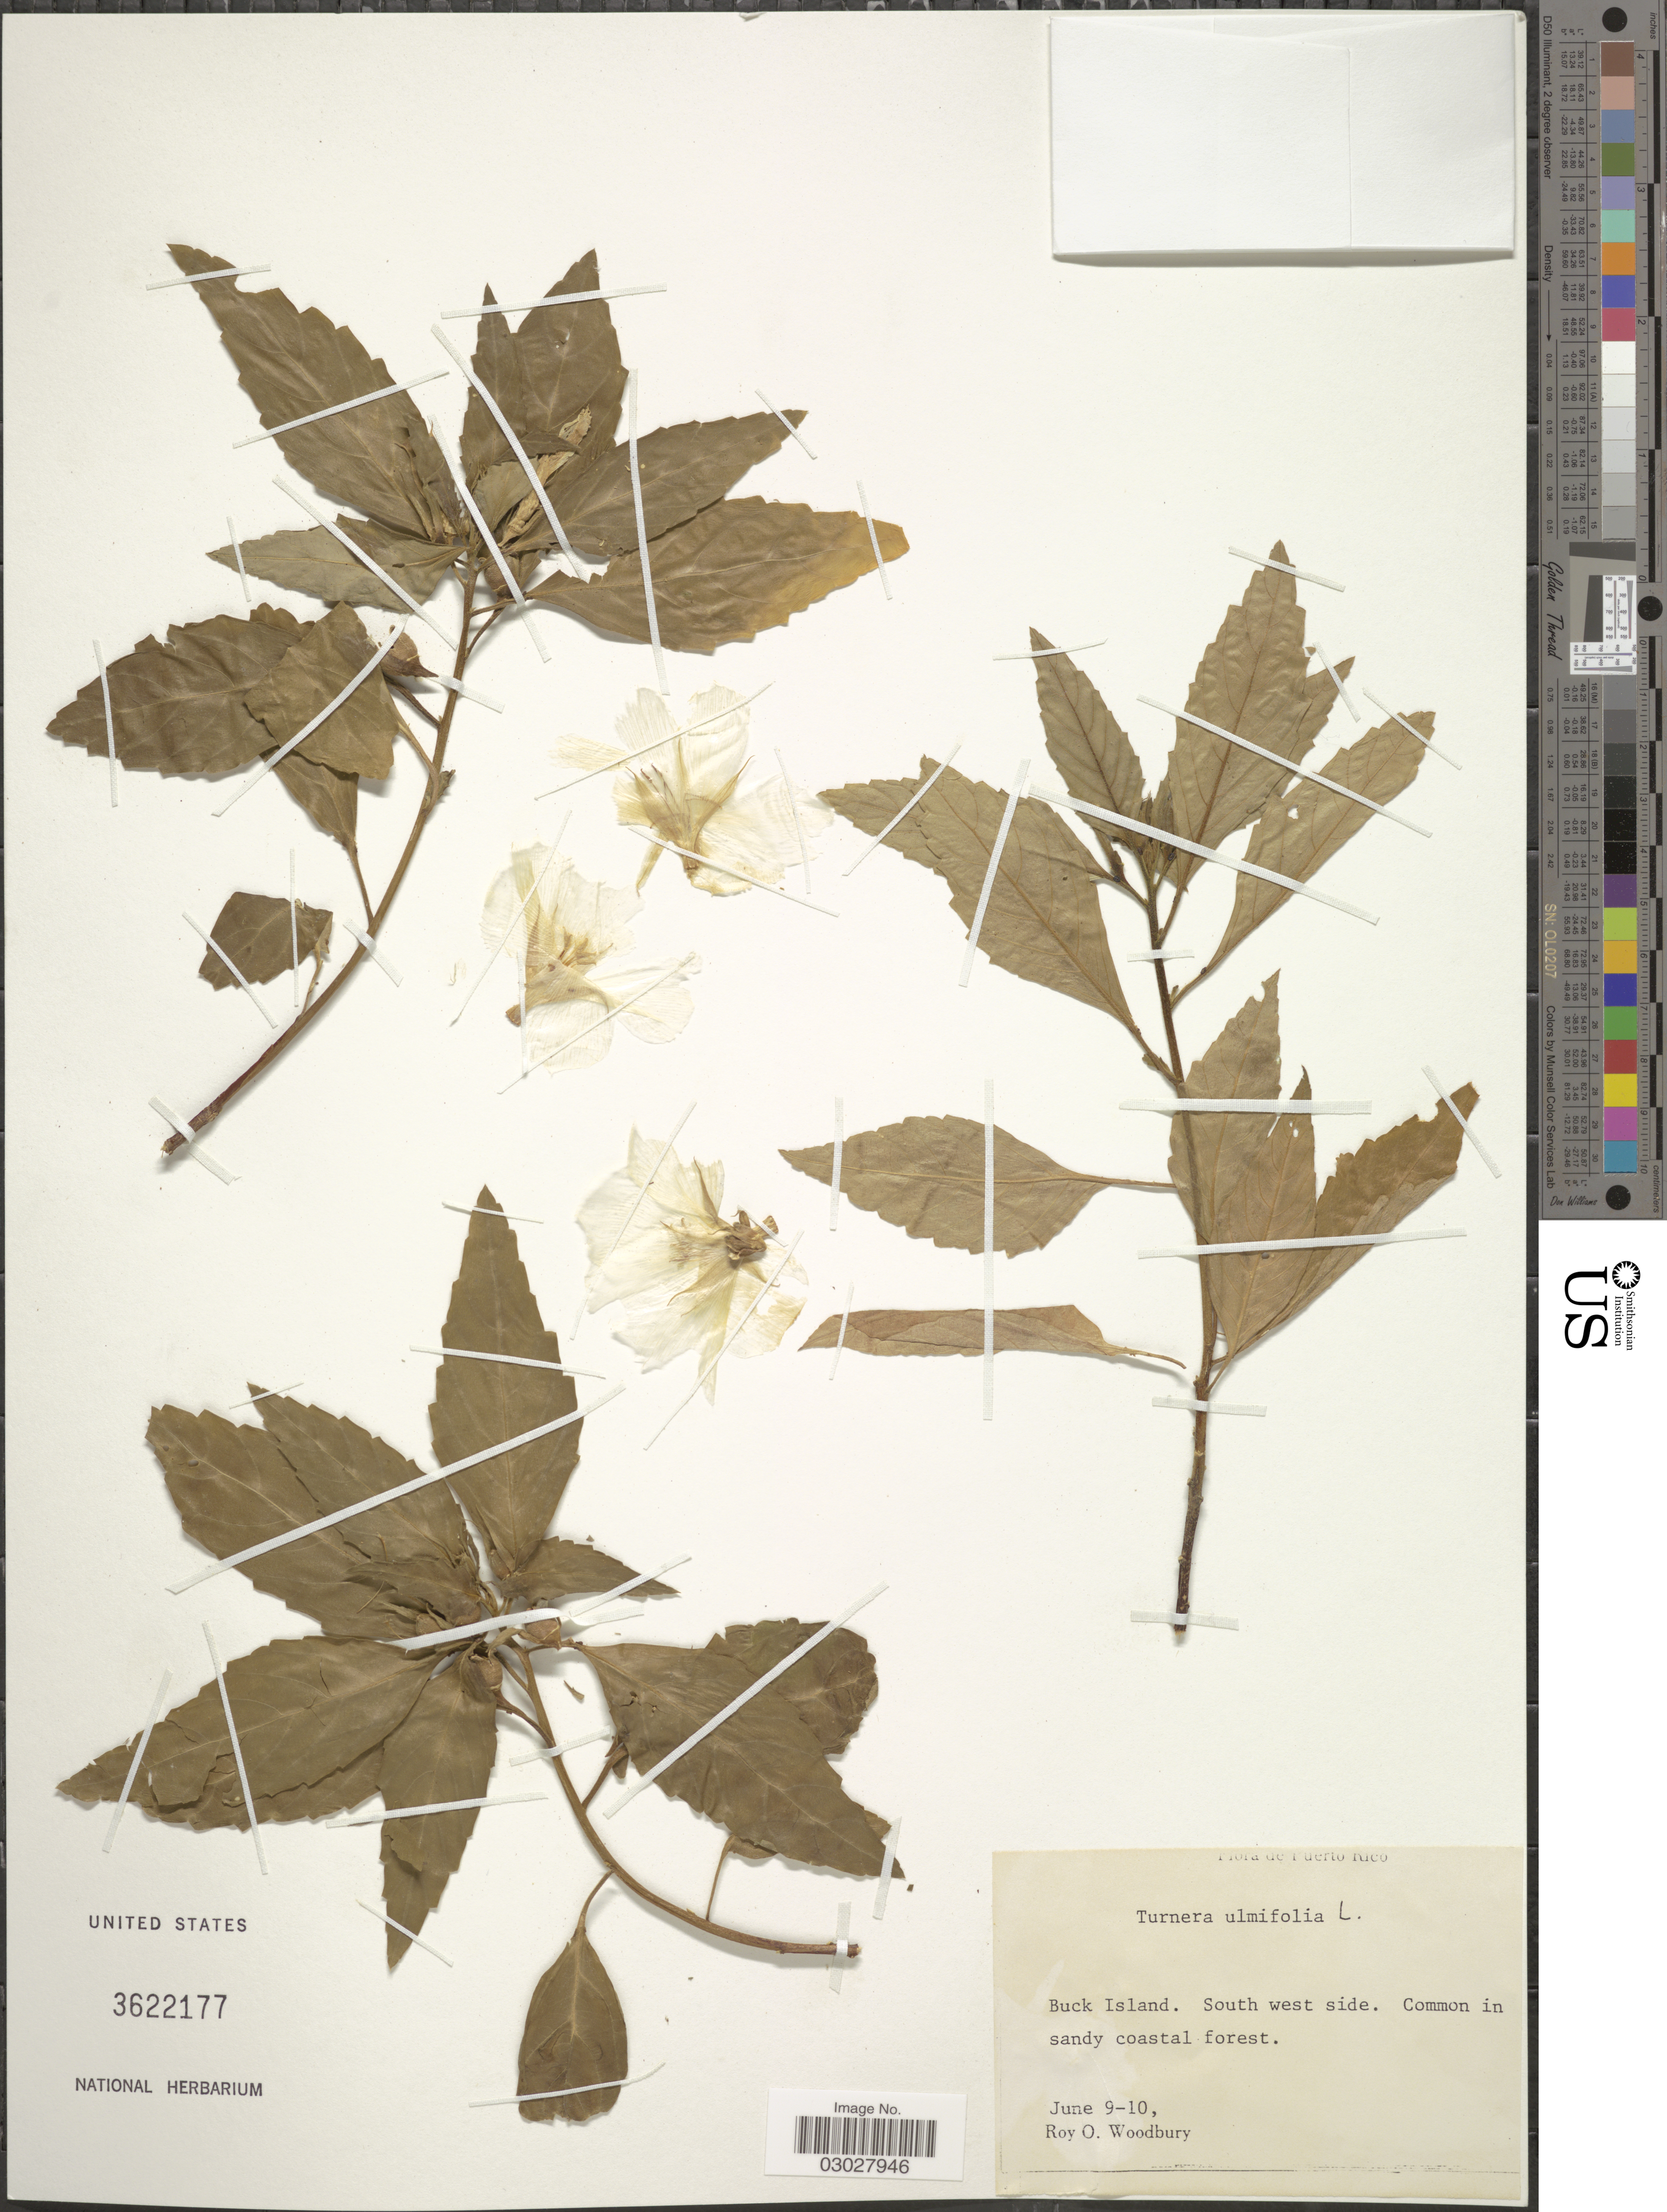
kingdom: Plantae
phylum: Tracheophyta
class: Magnoliopsida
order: Malpighiales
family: Turneraceae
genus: Turnera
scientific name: Turnera ulmifolia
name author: L.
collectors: R. Woodbury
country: Puerto Rico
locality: Buck Island. South west side.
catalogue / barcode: US 3622177